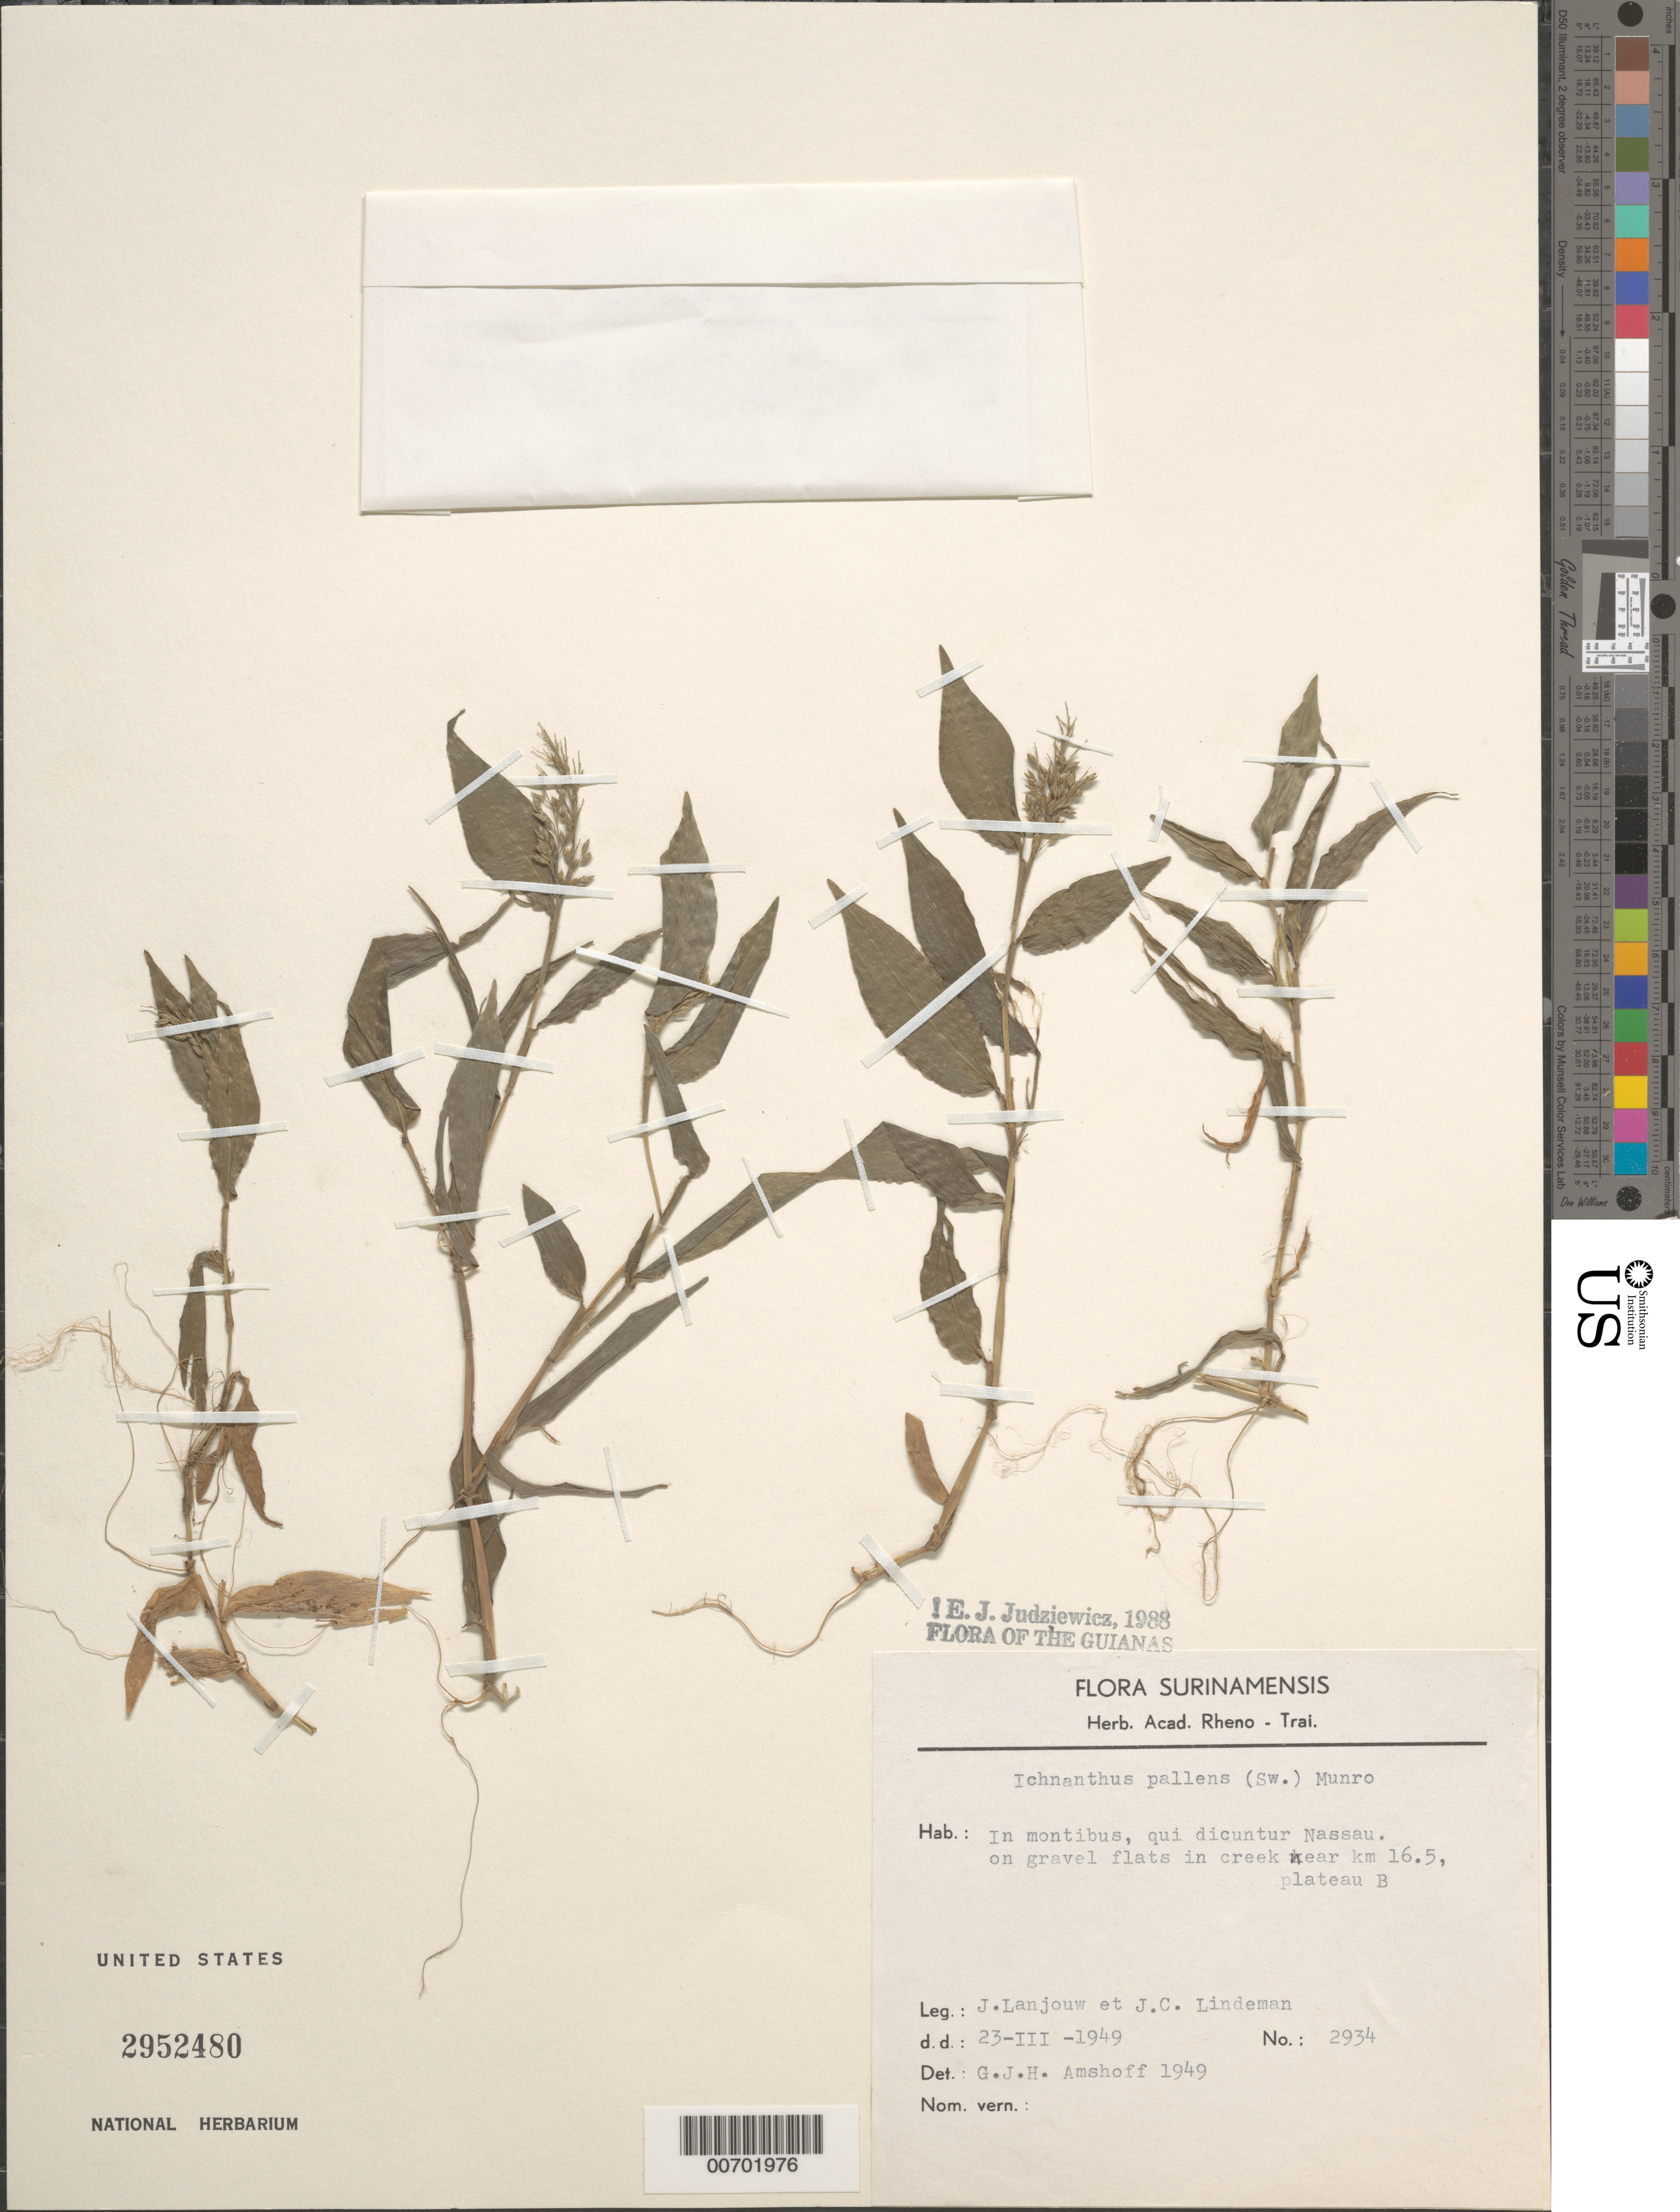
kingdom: Plantae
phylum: Tracheophyta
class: Liliopsida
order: Poales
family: Poaceae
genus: Ichnanthus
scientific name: Ichnanthus pallens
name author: (Sw.) Munro ex Benth.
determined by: Amshoff, G. J. H.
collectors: J. Lanjouw & J. C. Lindeman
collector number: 2934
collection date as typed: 23-Mar-49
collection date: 1949-03-23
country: Suriname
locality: Nassau Mts.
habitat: On gravel flats in creek near km 16.5, plateau B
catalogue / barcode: US 2952480